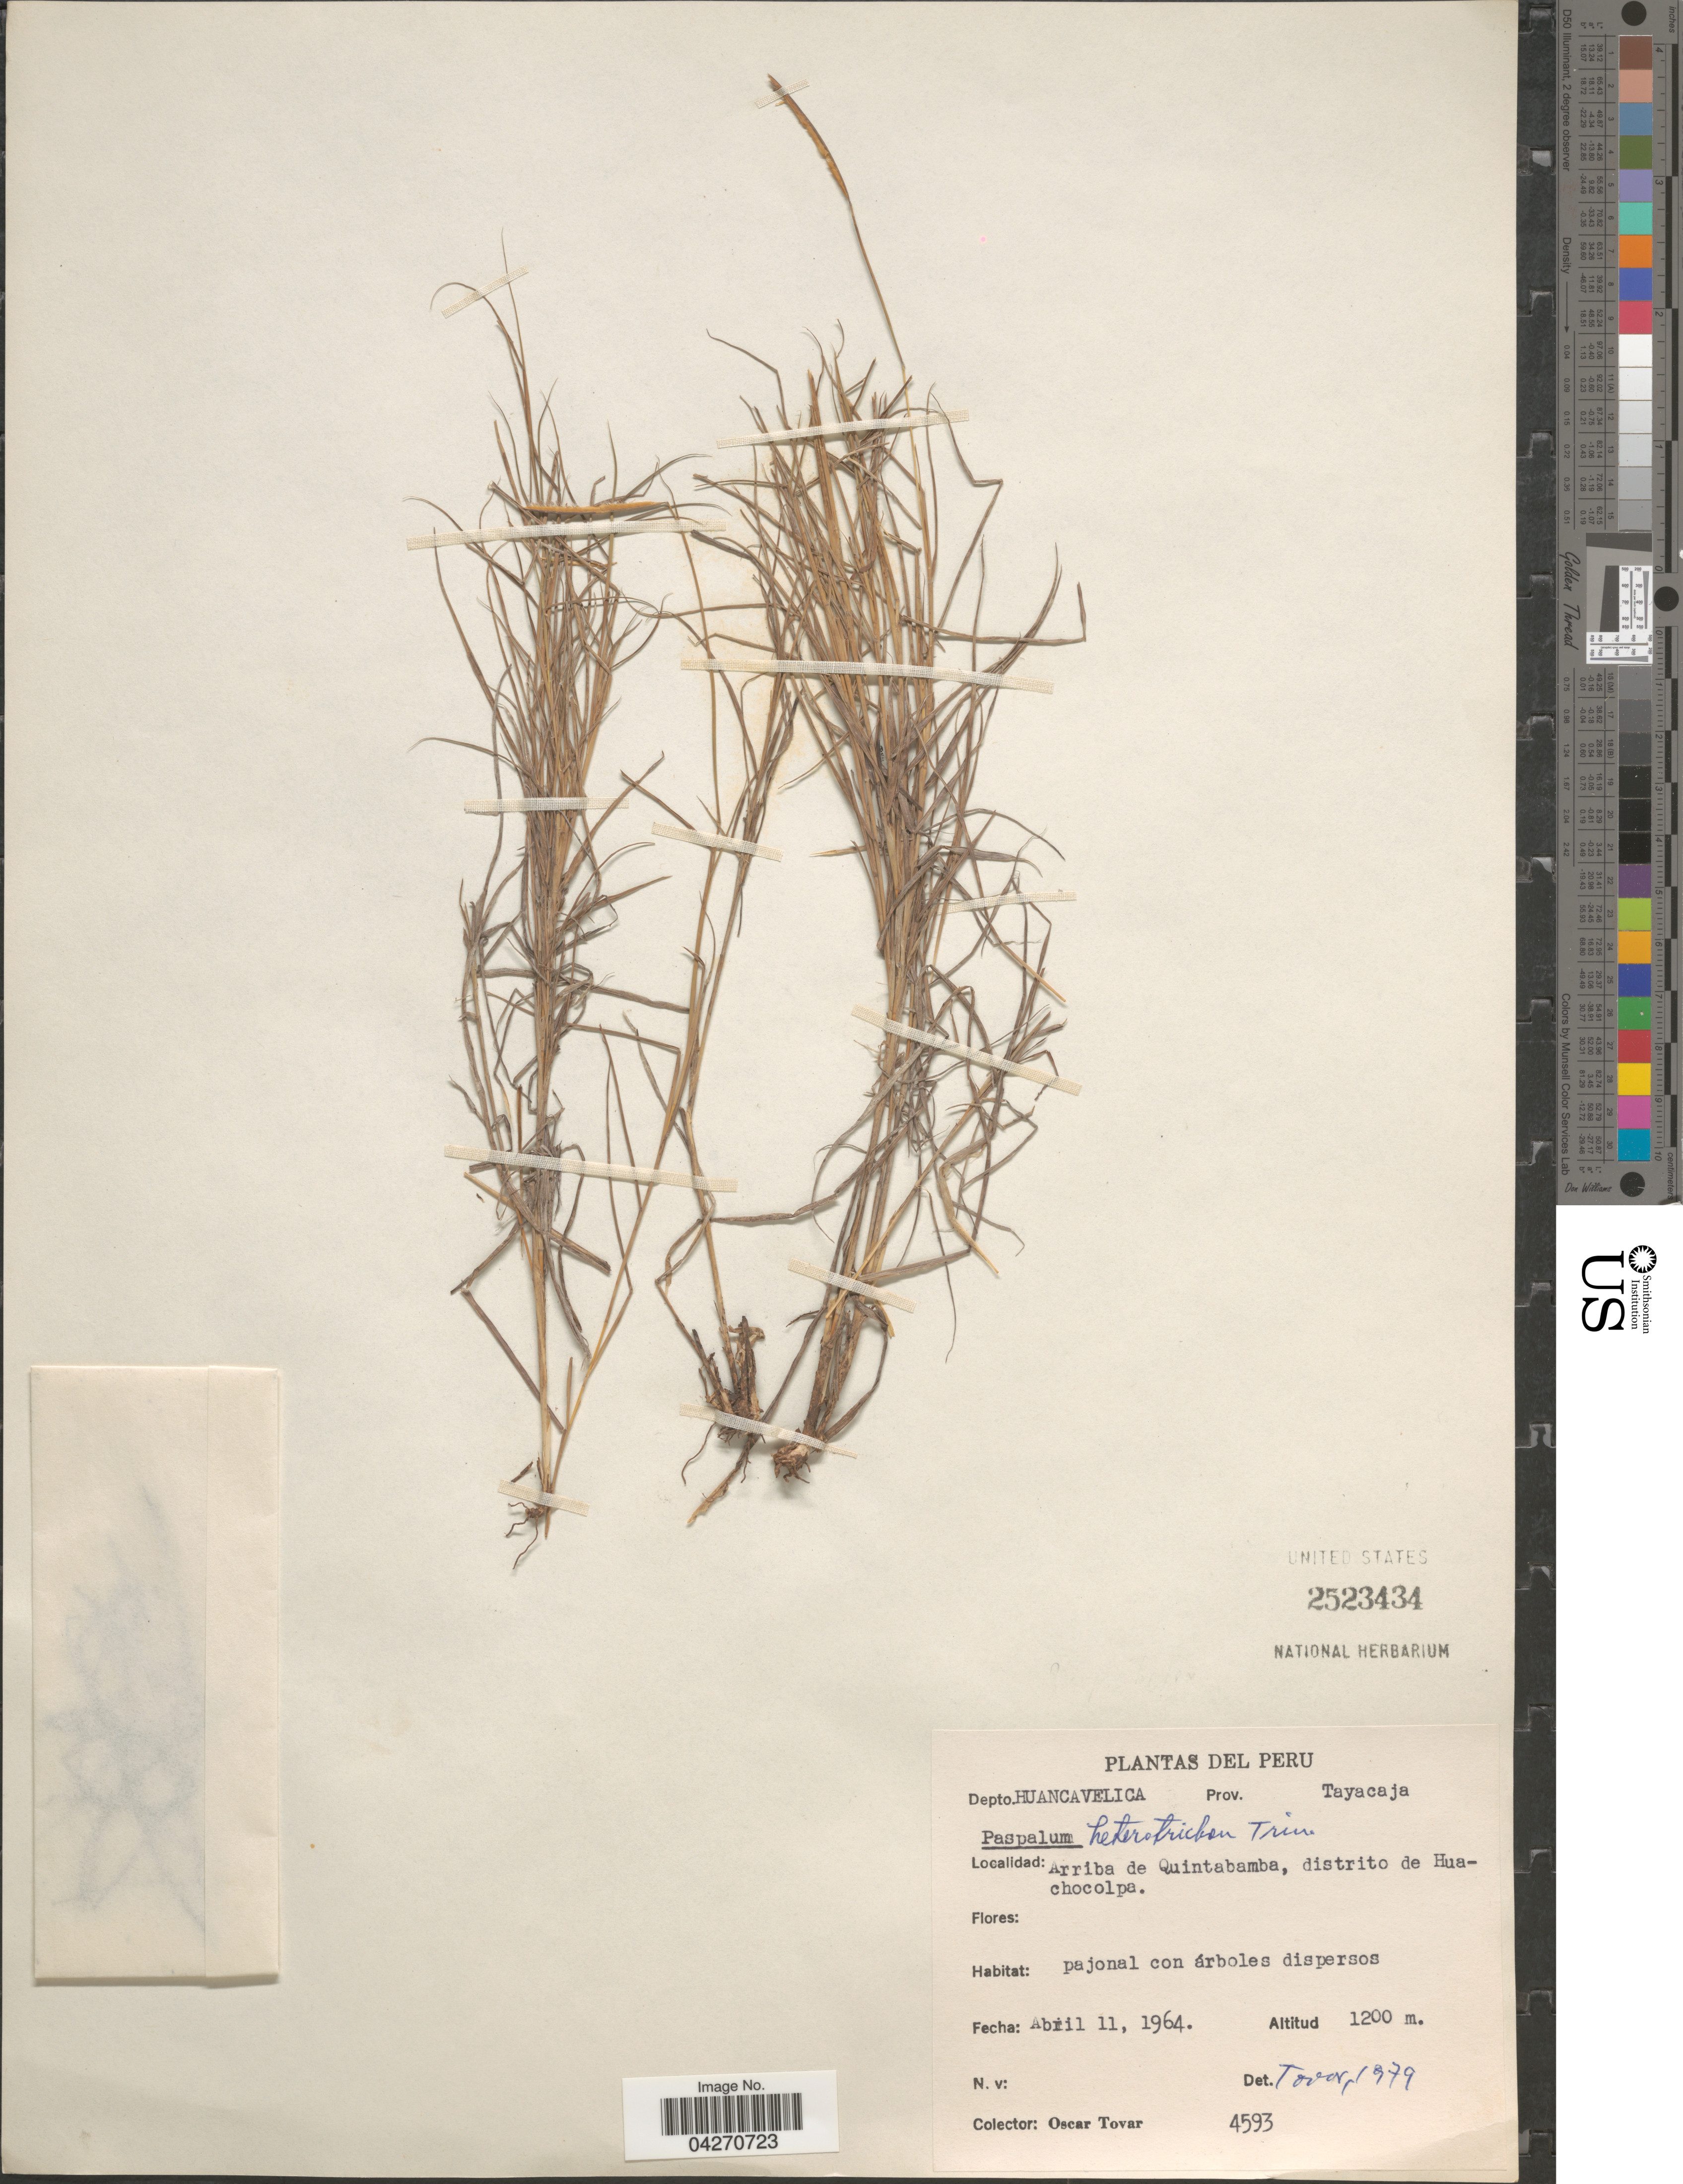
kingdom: Plantae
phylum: Tracheophyta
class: Liliopsida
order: Poales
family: Poaceae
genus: Paspalum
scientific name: Paspalum hererotrichon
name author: Trin.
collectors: O. Tovar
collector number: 4593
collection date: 1964-04-11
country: Peru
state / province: Huancavelica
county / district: Tayacaja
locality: Depto. Huancavelica. Prov. Tayacaja. Arriba de Quintabamba, distrito de Huachocolpa.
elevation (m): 1200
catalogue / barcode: US 2523434